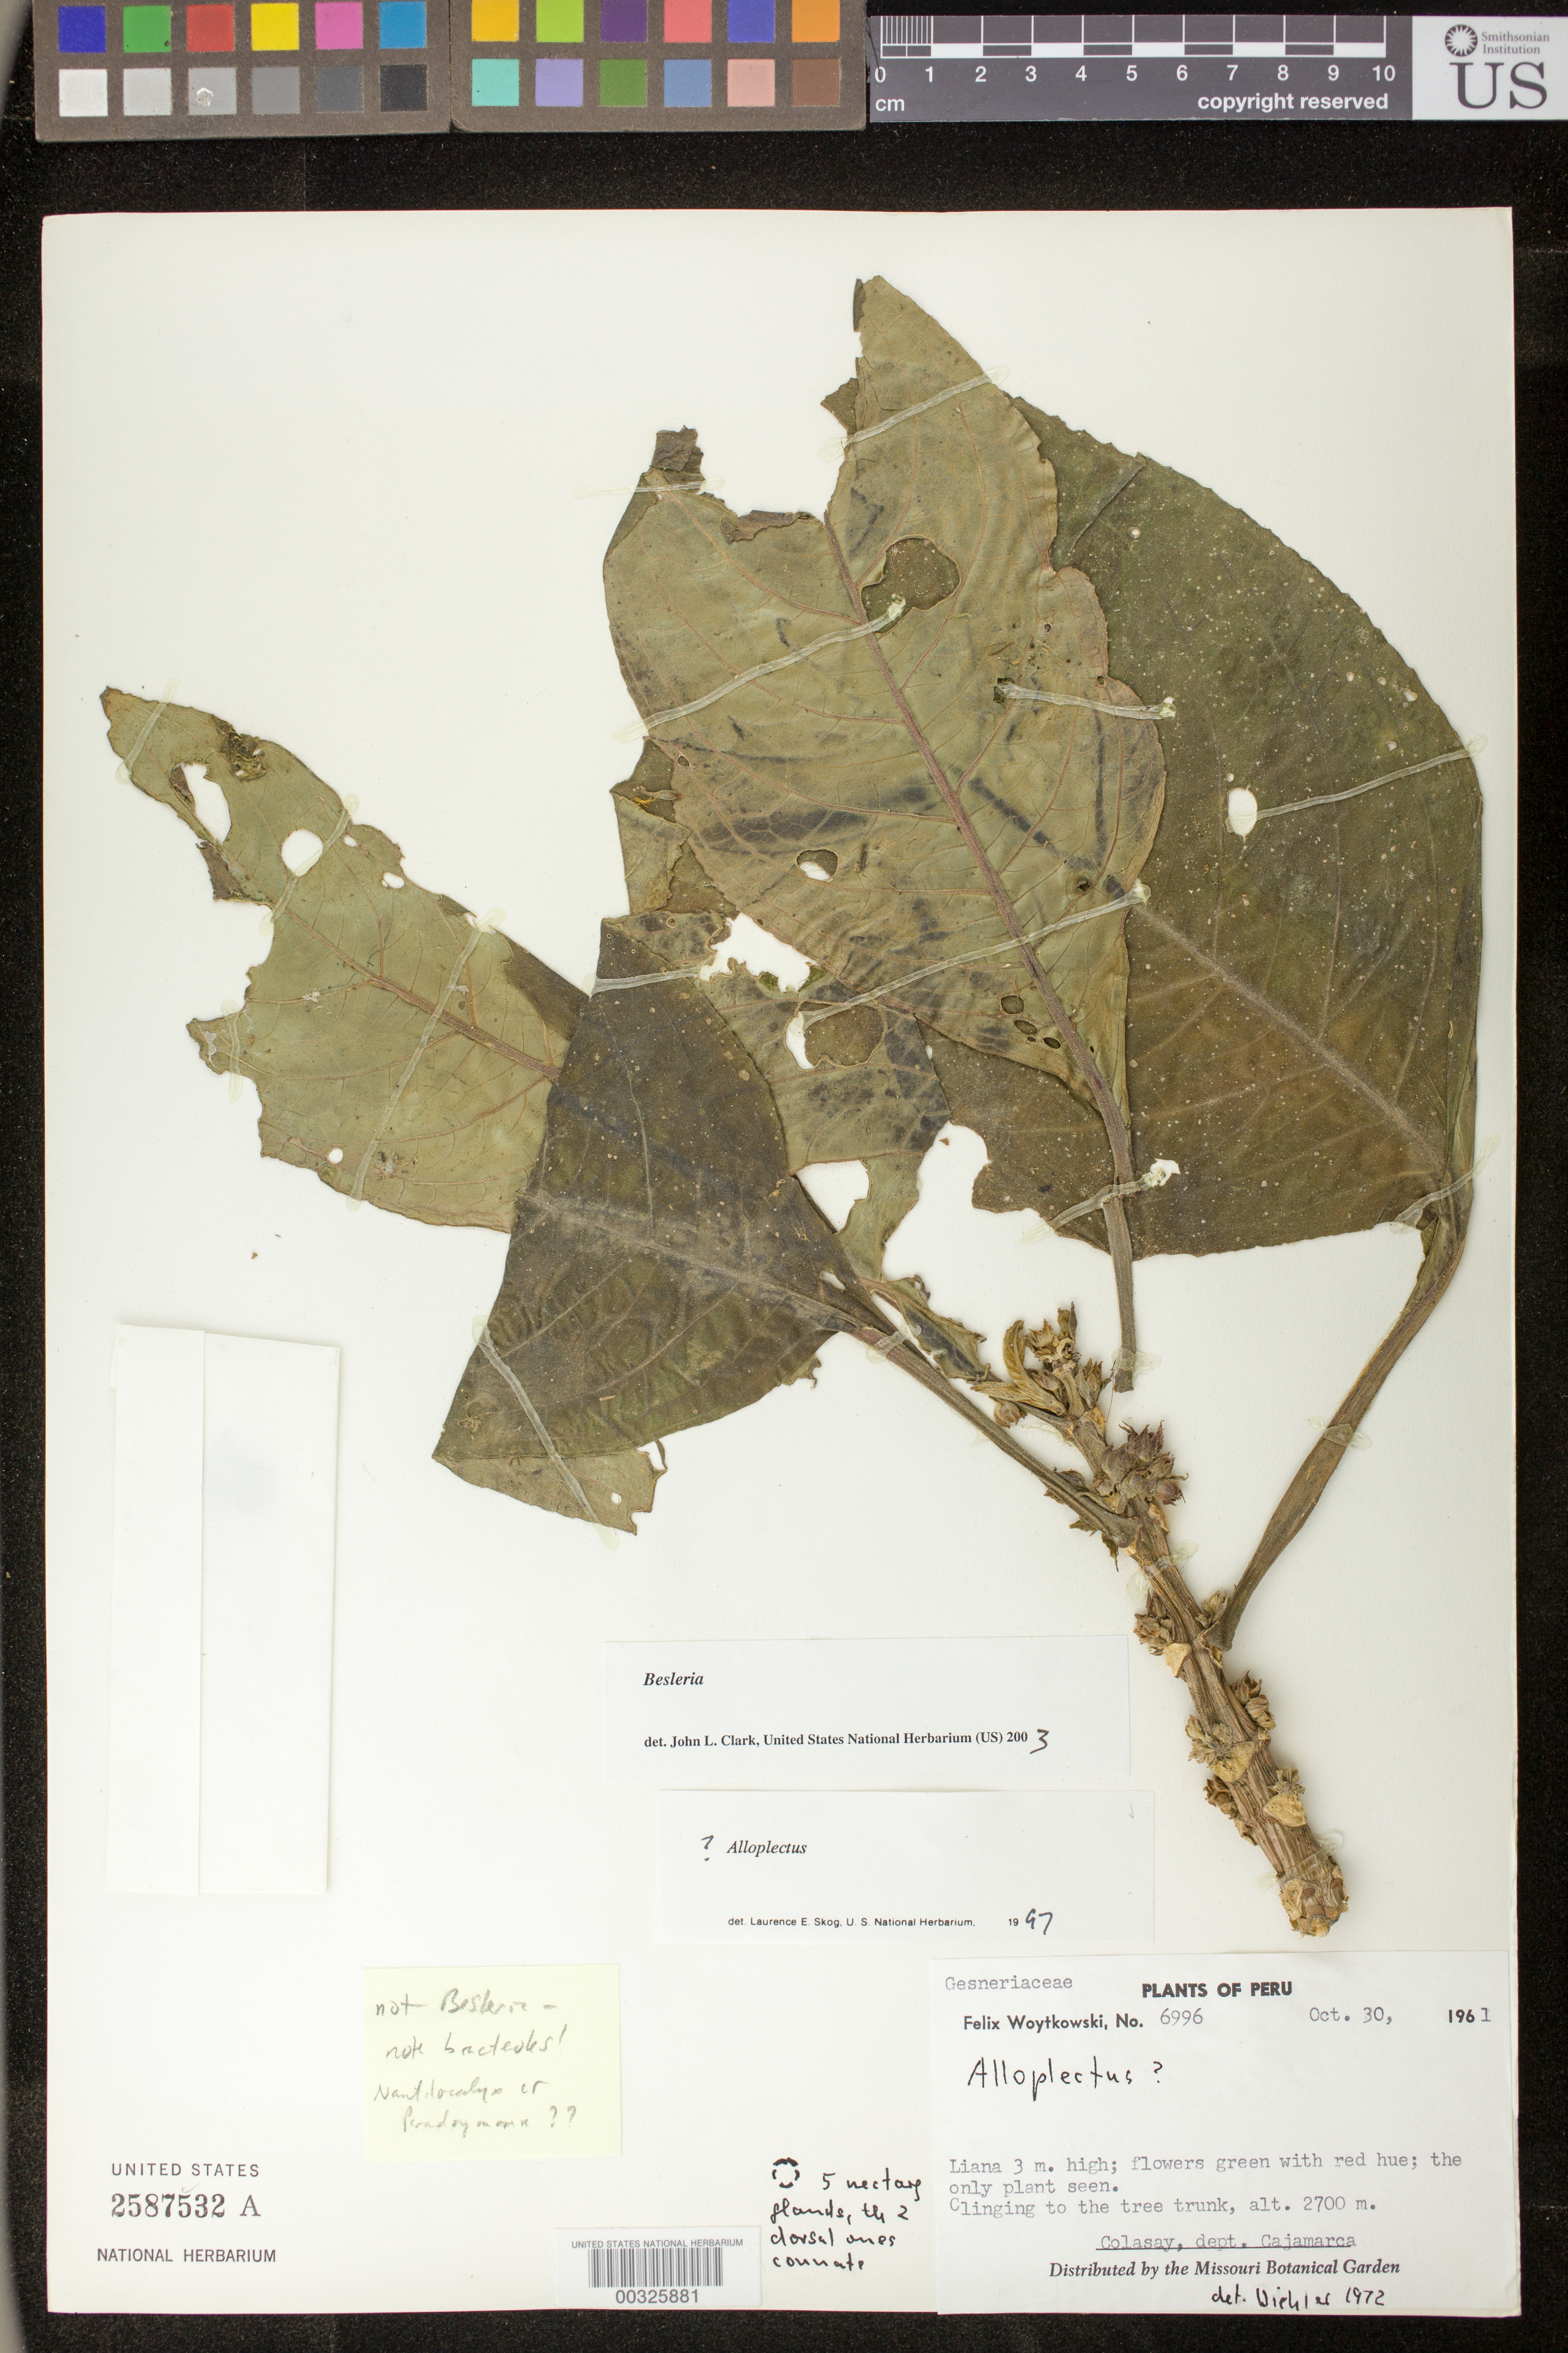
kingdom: Plantae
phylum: Tracheophyta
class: Magnoliopsida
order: Lamiales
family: Gesneriaceae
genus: Besleria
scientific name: Besleria sp.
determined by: Skog, Laurence E.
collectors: F. Woytkowski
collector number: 6996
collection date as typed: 30 Oct 1961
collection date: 1961-10-30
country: Peru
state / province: Cajamarca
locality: Colasay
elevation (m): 2700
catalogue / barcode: US 2587532A